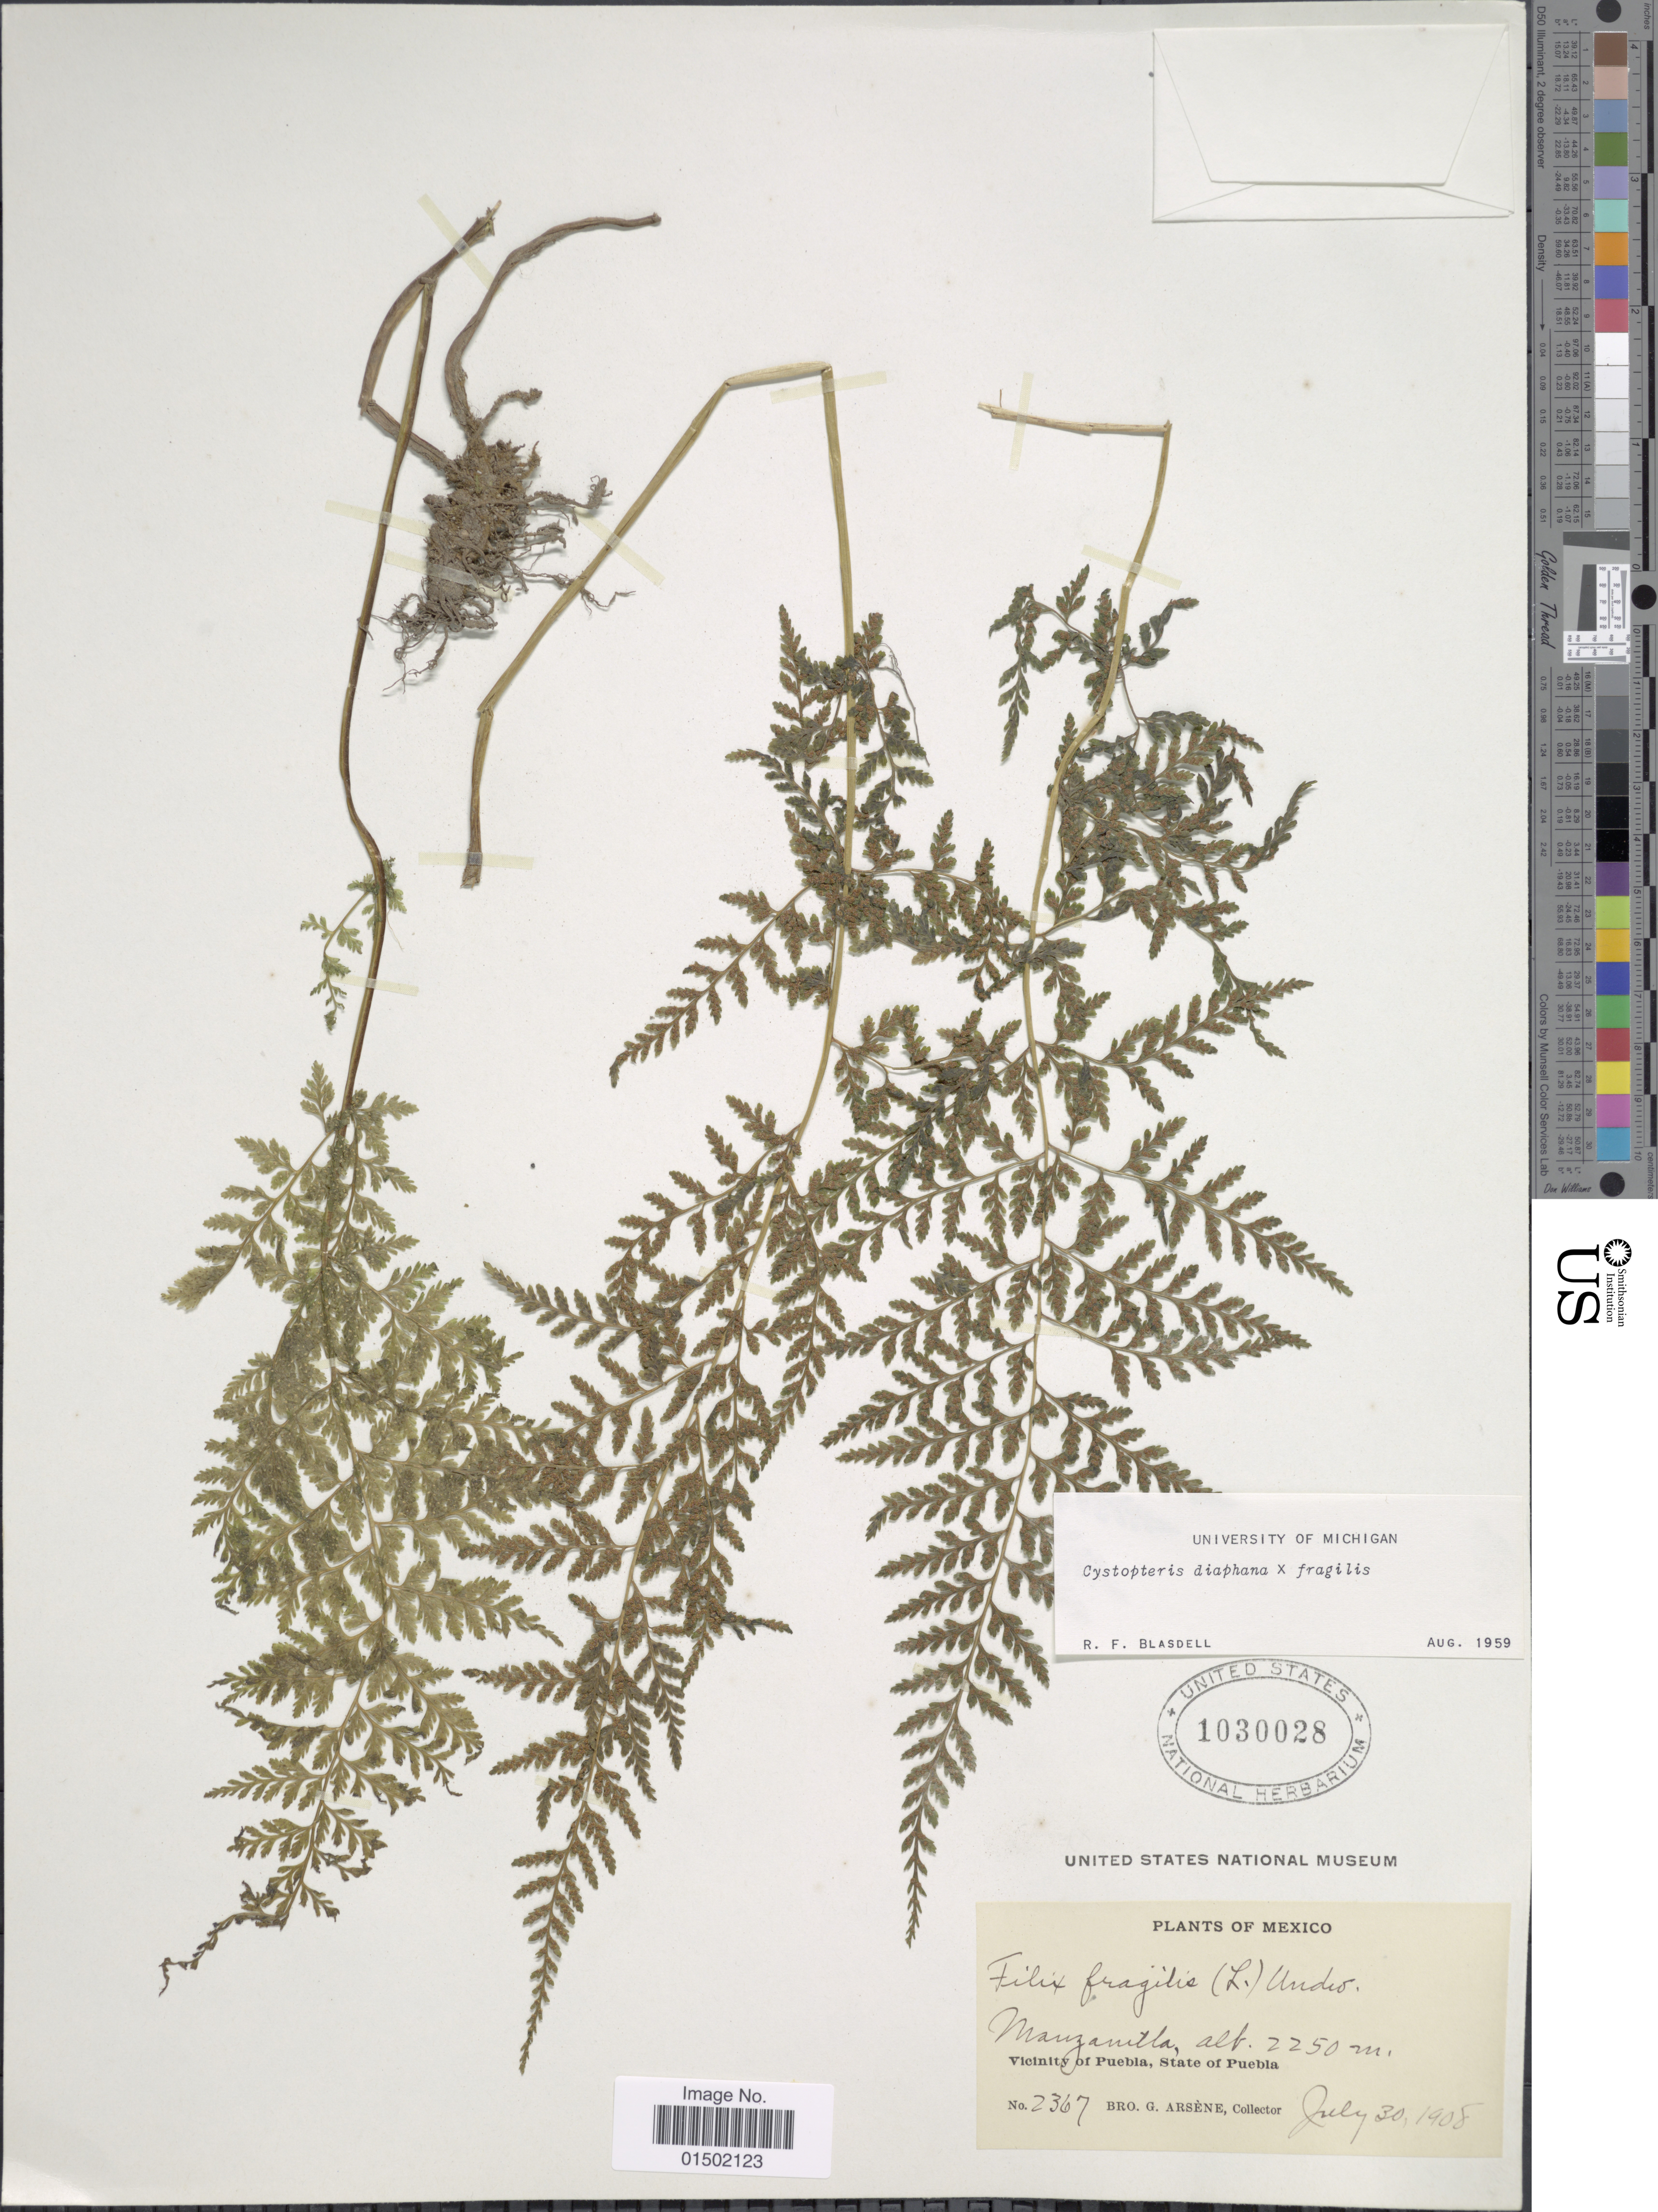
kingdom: Plantae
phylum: Tracheophyta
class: Polypodiopsida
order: Polypodiales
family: Cystopteridaceae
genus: Cystopteris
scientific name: Cystopteris diaphana x C. fragilis (L.) Bernh.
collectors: Bro. G. Arsène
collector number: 2367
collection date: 1908-07-30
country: Mexico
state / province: Puebla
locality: Manzanilla. Vicinity of Puebla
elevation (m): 2250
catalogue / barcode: US 1030028